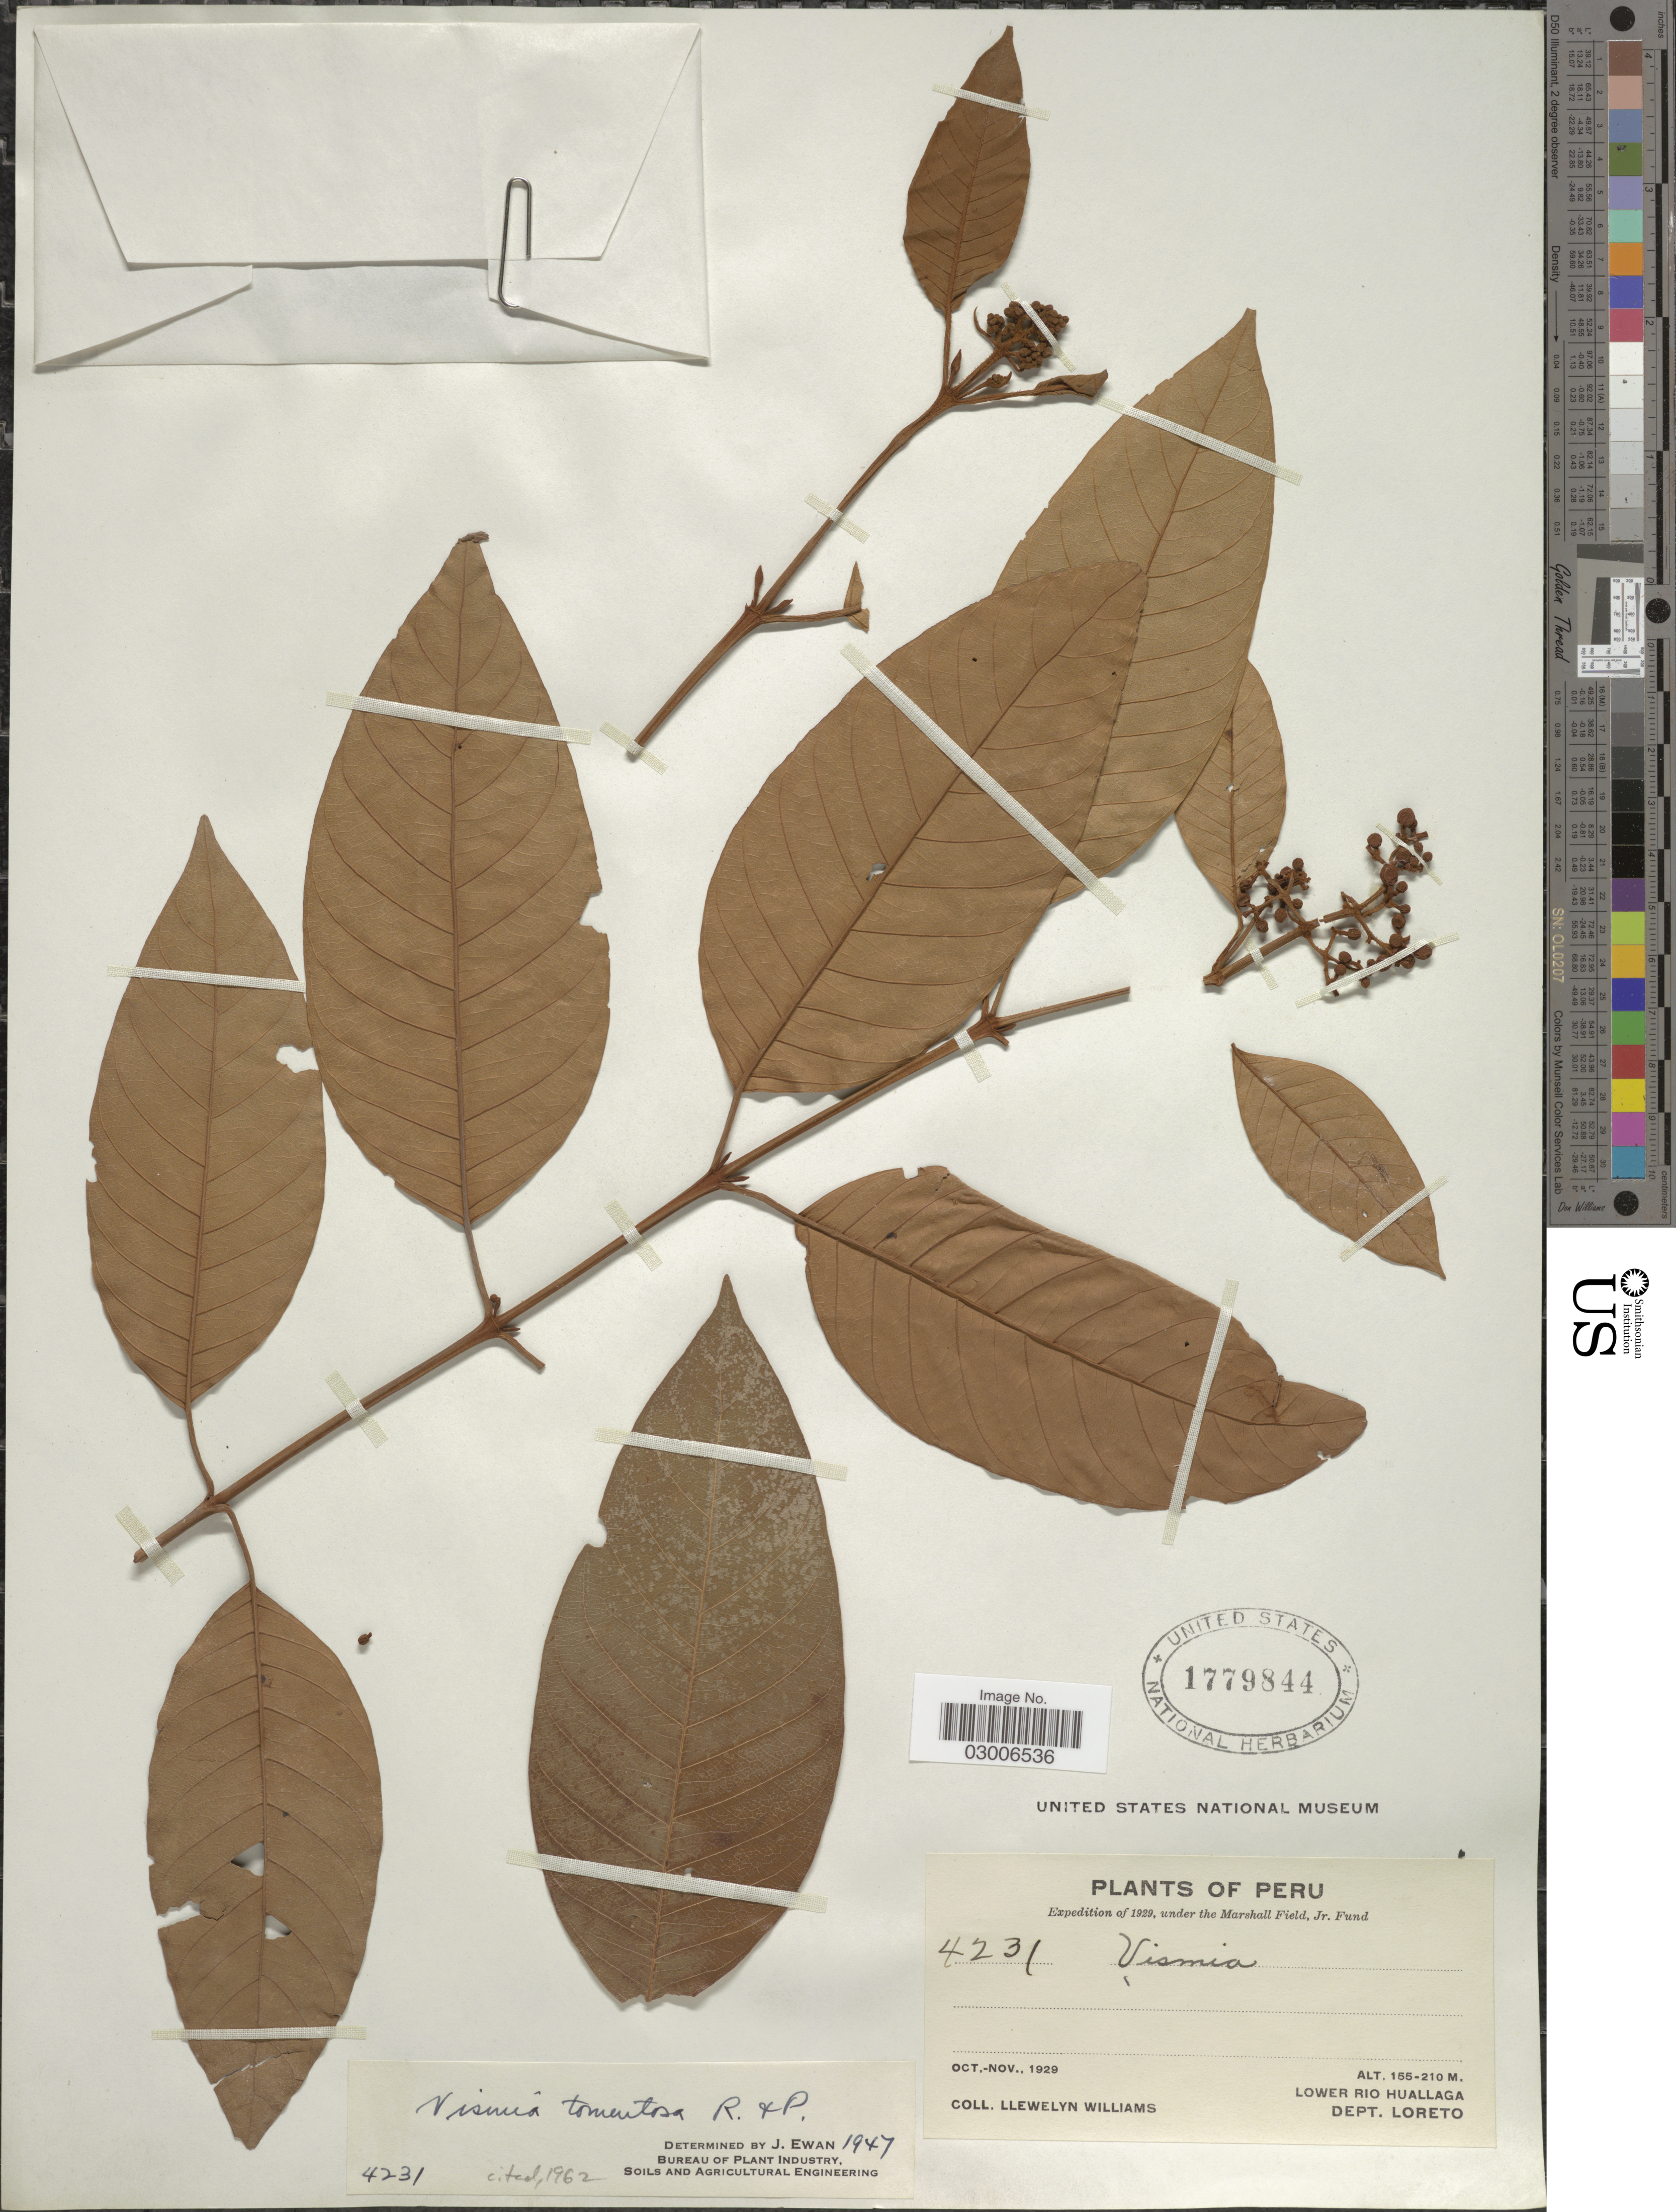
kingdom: Plantae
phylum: Tracheophyta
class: Magnoliopsida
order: Malpighiales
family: Hypericaceae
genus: Vismia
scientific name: Vismia baccifera subsp. subcuneata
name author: (Huber) Ewan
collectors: Ll. Williams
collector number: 4231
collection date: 1929-10/1929-11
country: Peru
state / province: Loreto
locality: Lower Rio Huallaga, Dept. Loreto.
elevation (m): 155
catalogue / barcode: US 1779844